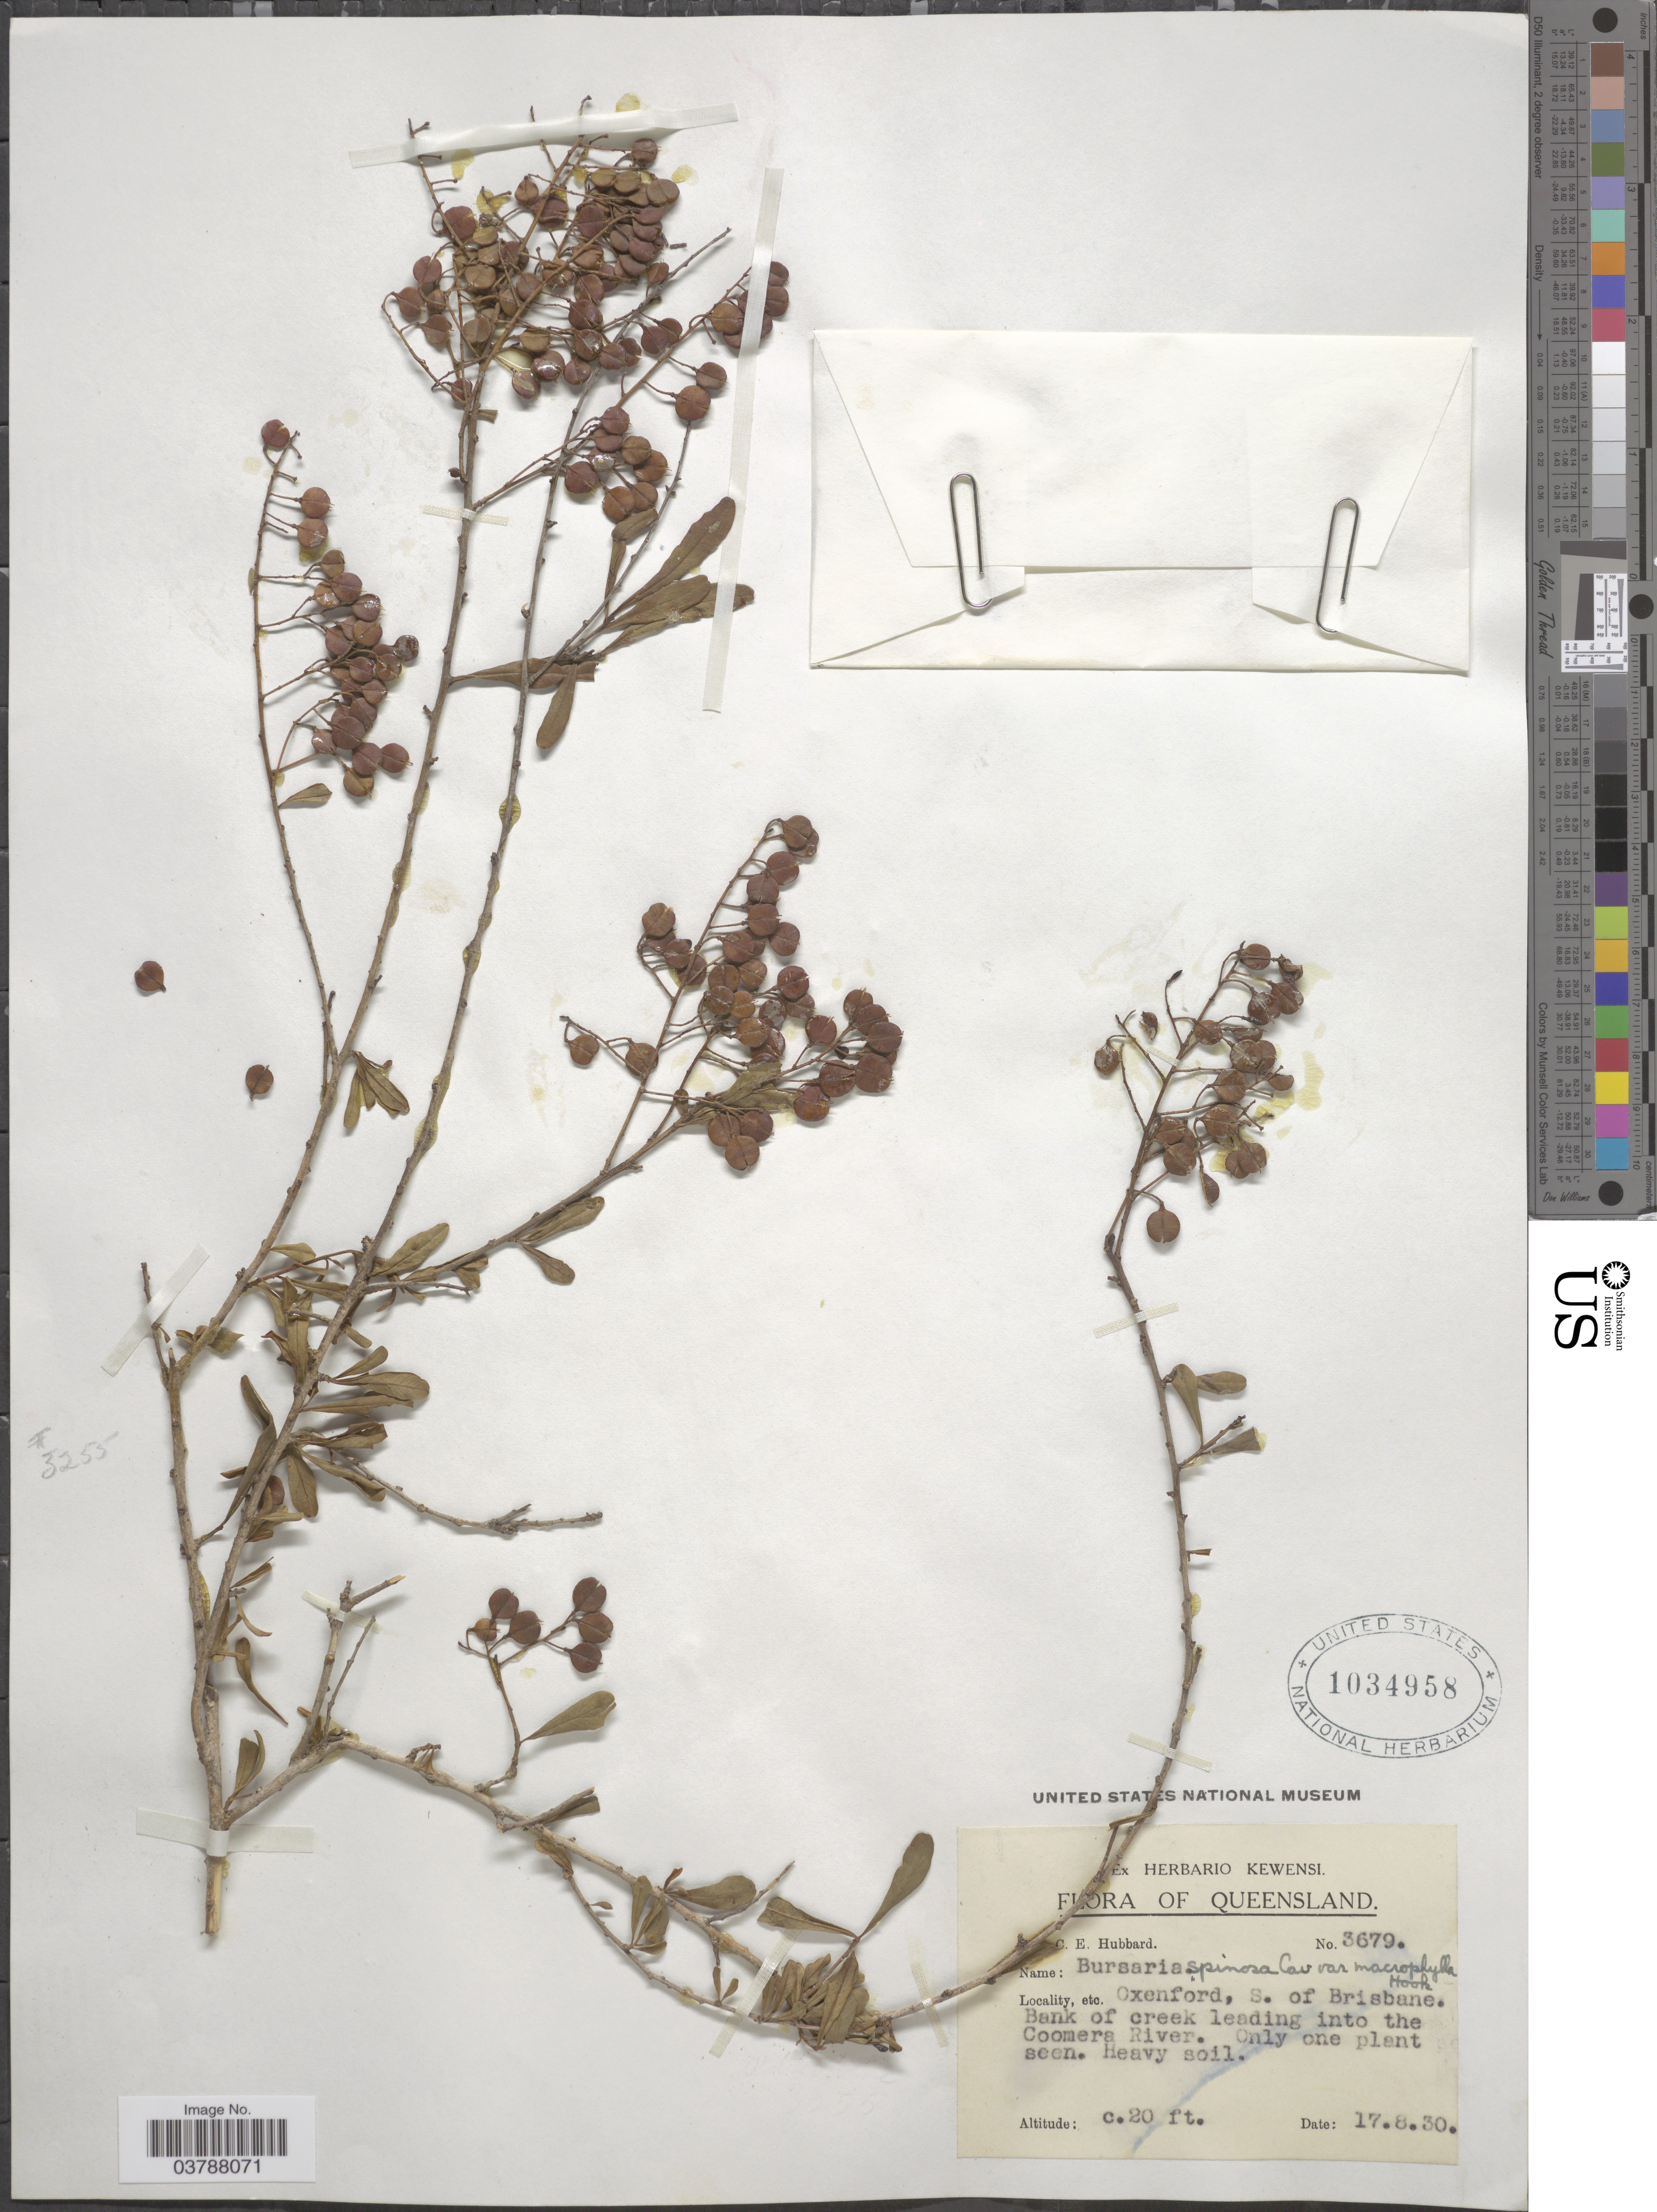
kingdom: Plantae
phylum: Tracheophyta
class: Magnoliopsida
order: Apiales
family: Pittosporaceae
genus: Bursaria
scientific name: Bursaria spinosa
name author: Cav.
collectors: C. E. Hubbard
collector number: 3679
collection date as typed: Transcribed d/m/y: 17/8/30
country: Australia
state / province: Queensland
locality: Oxenford, S. of Brisbane. Bank of creek leading into the Coomera River.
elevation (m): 6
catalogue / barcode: US 1034958